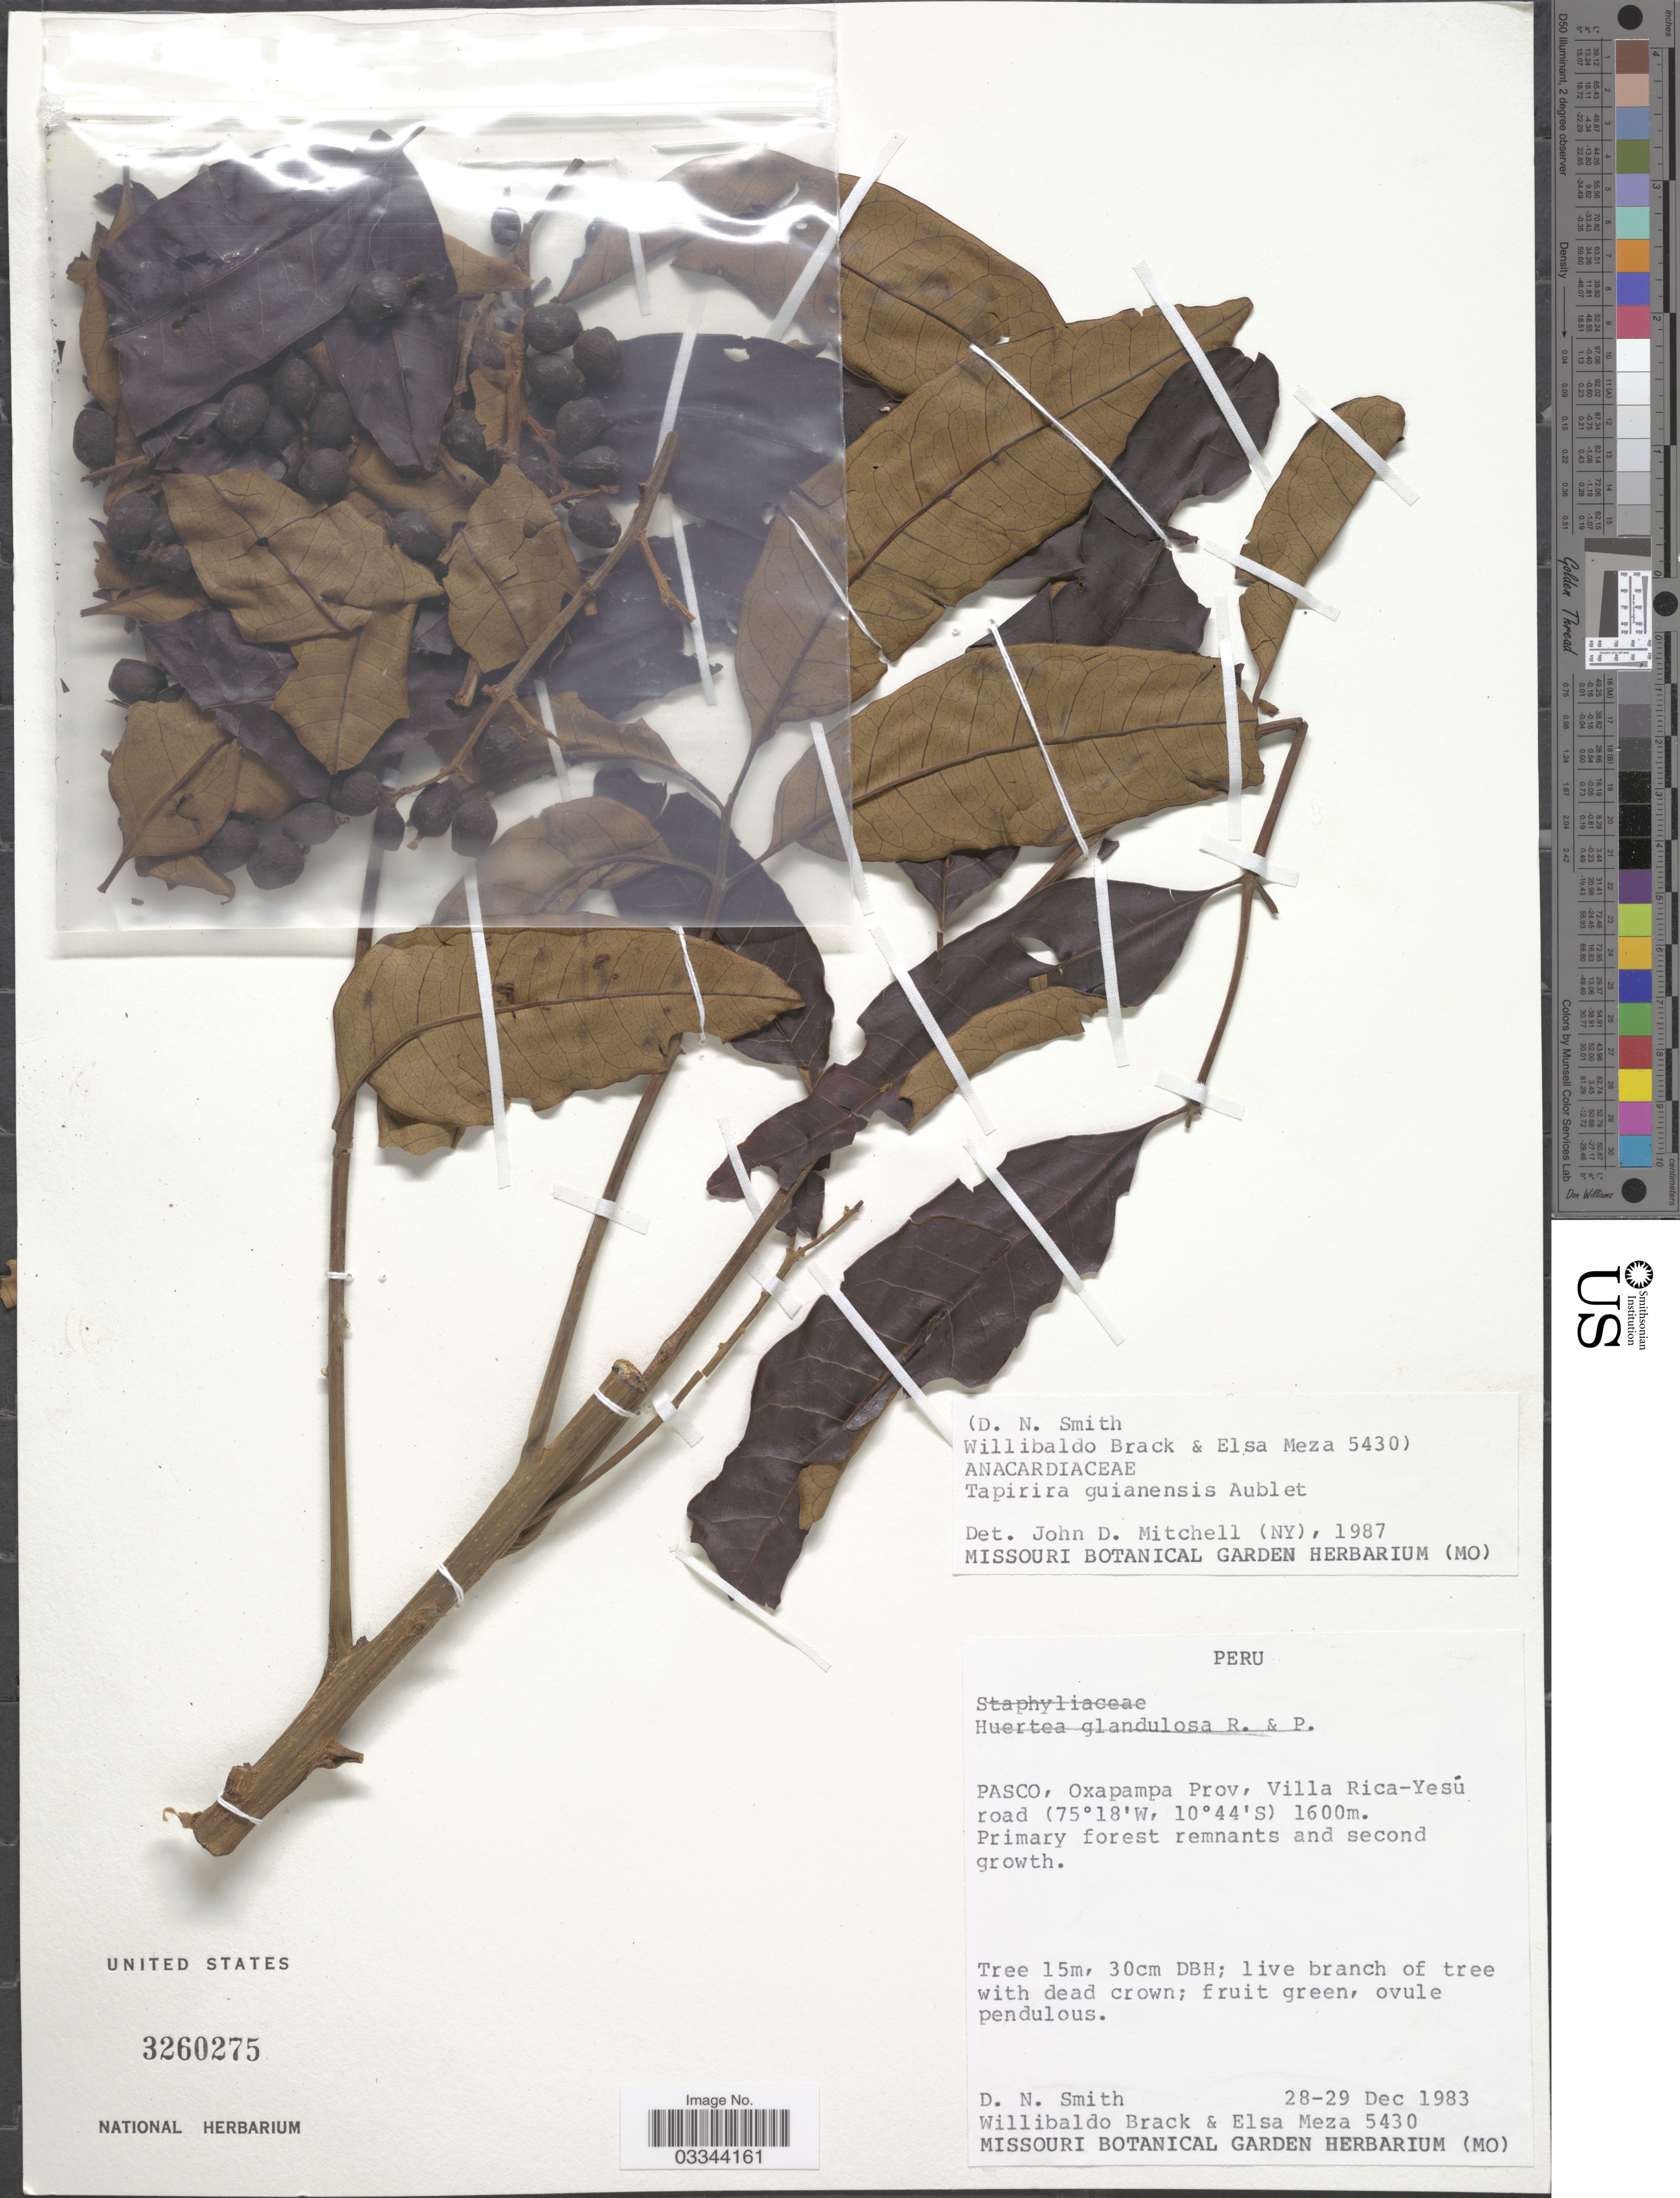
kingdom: Plantae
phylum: Tracheophyta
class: Magnoliopsida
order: Sapindales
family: Anacardiaceae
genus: Tapirira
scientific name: Tapirira guianensis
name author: Aubl.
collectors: D. Smith, W. Brack & E. Meza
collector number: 5430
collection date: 1983-12-28/1983-12-29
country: Peru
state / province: Pasco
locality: Oxapampa Prov, Villa Rica-Yesú road.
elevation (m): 1600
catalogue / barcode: US 3260275